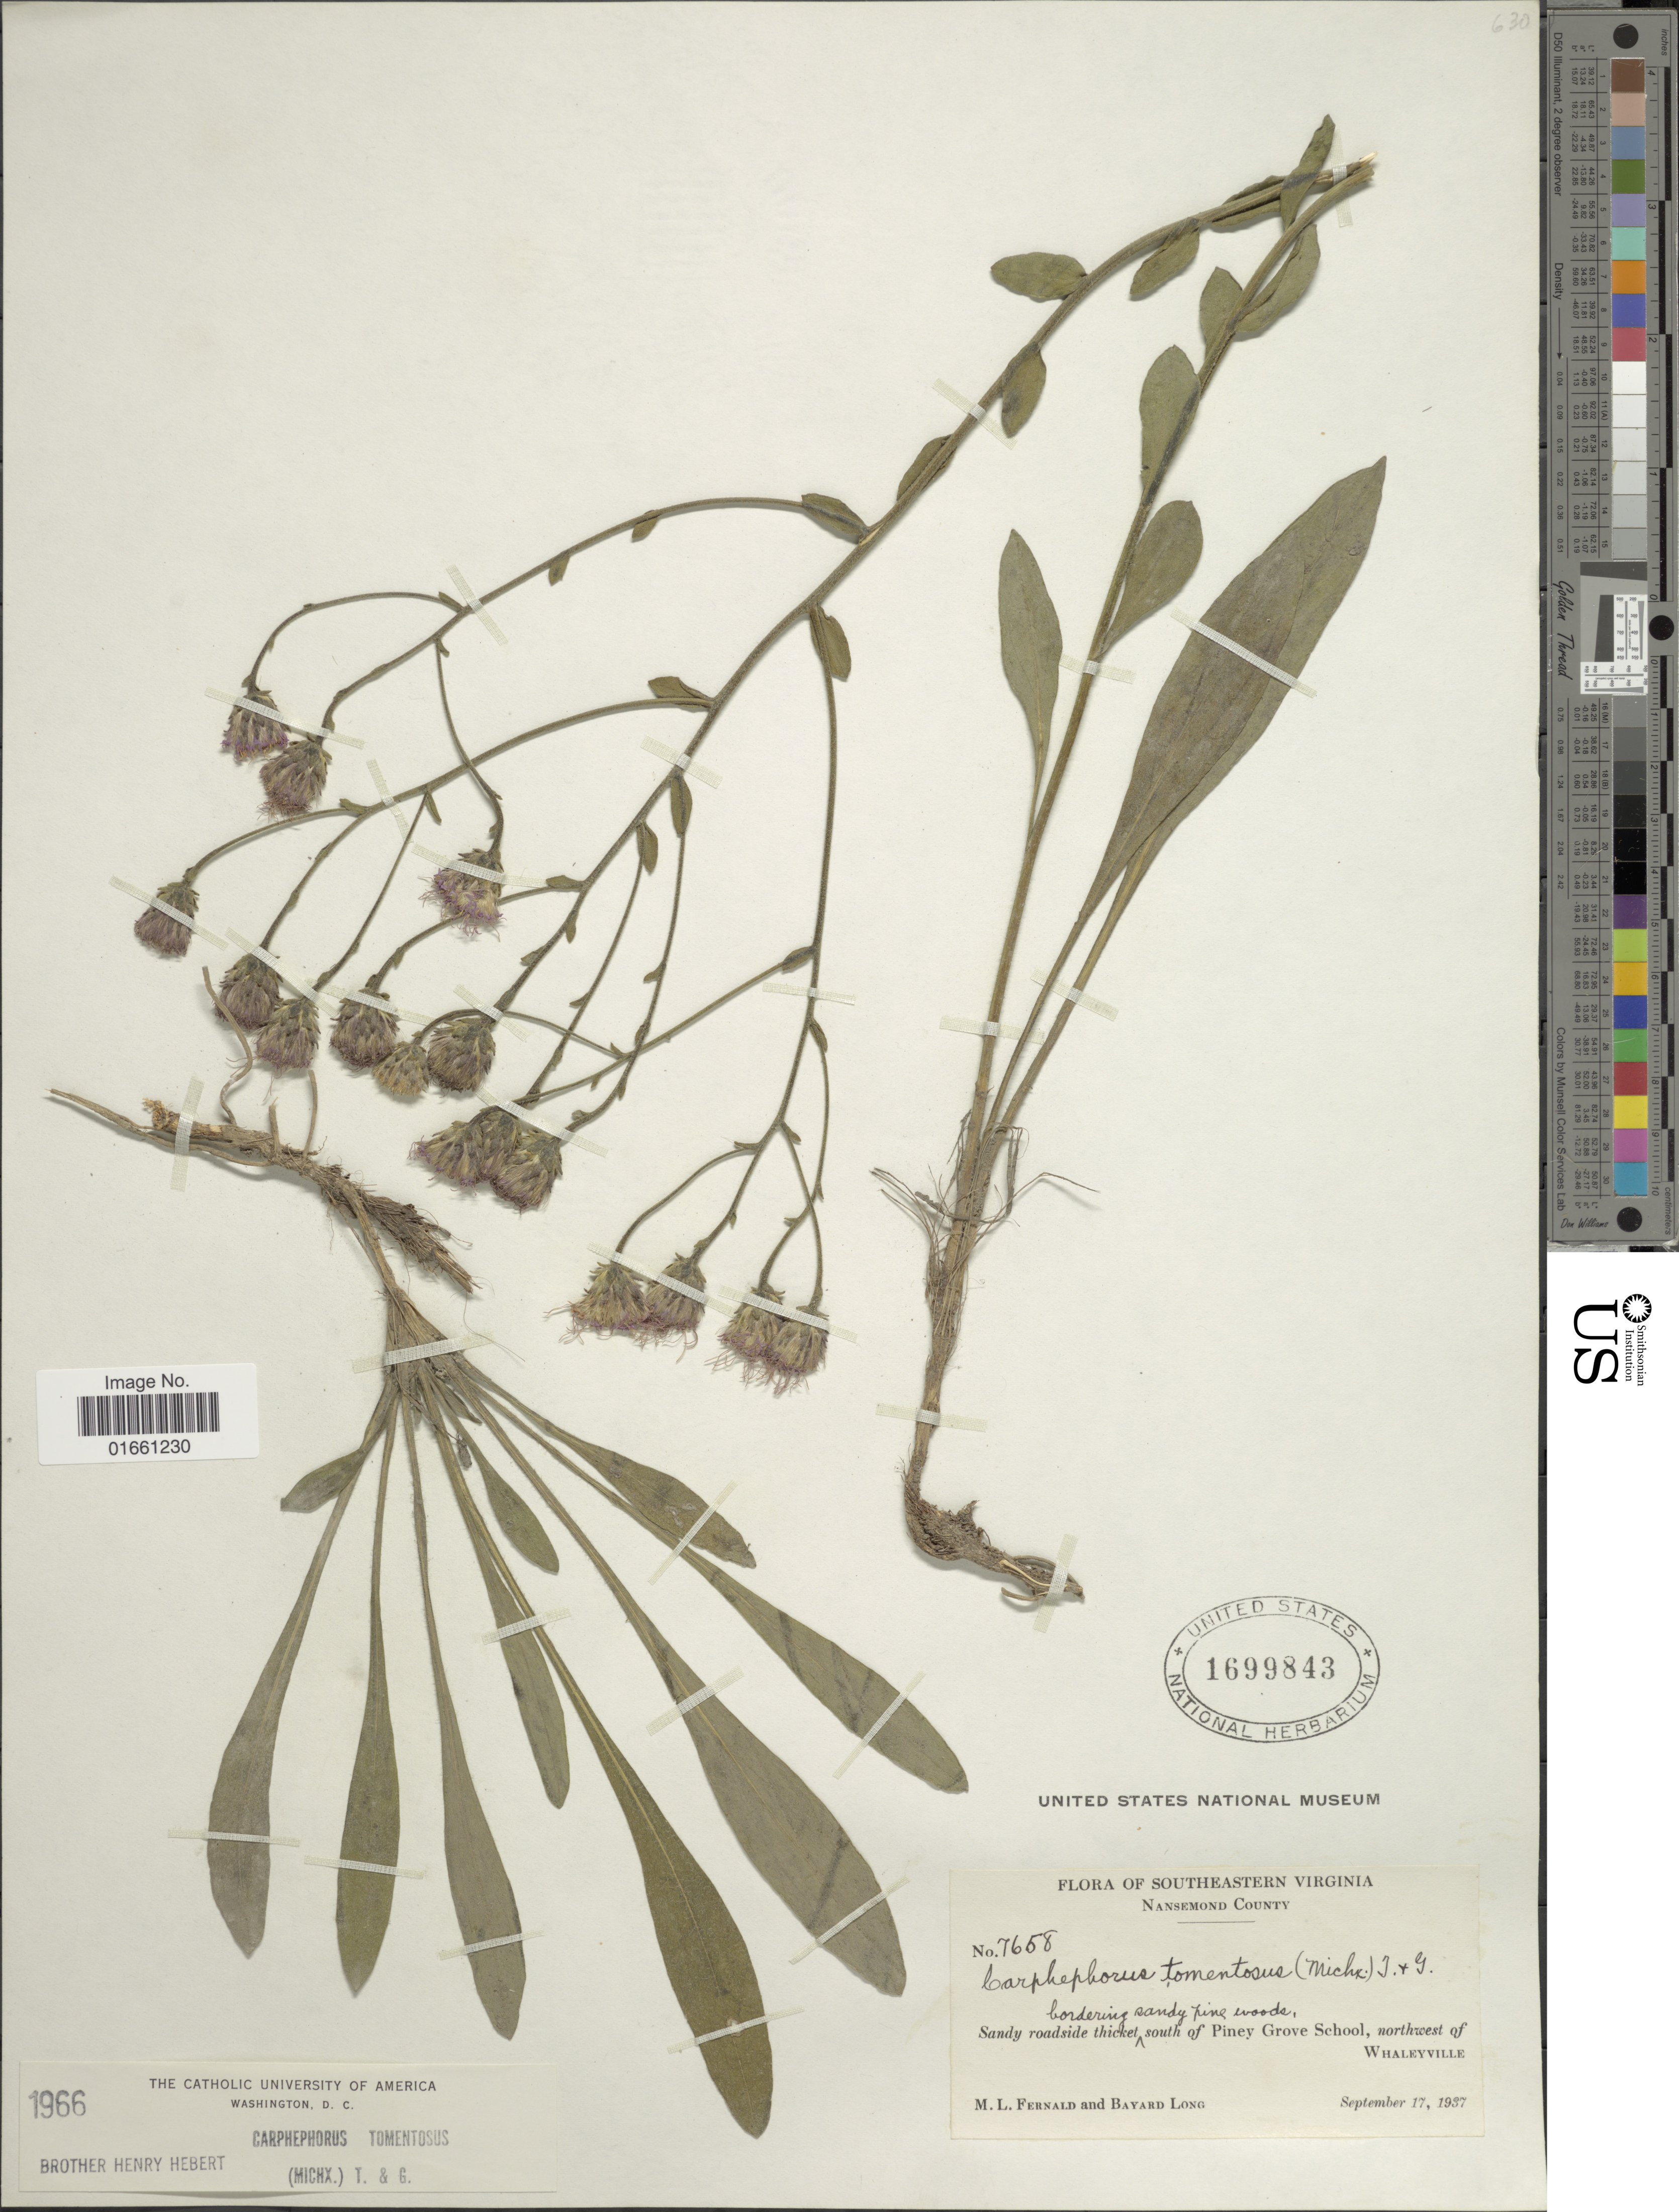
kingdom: Plantae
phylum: Tracheophyta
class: Magnoliopsida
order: Asterales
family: Asteraceae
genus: Carphephorus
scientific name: Carphephorus tomentosus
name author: (Michaux) Torr. & A. Gray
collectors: M. L. Fernald & B. Long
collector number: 7658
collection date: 1937-09-17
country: United States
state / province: Virginia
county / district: City of Suffolk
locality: Southeastern Virginia, Nansemond County, Sandy roadside thicket, bordering sandy pine woods, South of Piney Grove School, northwest of Whaleyville.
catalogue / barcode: US 1699843